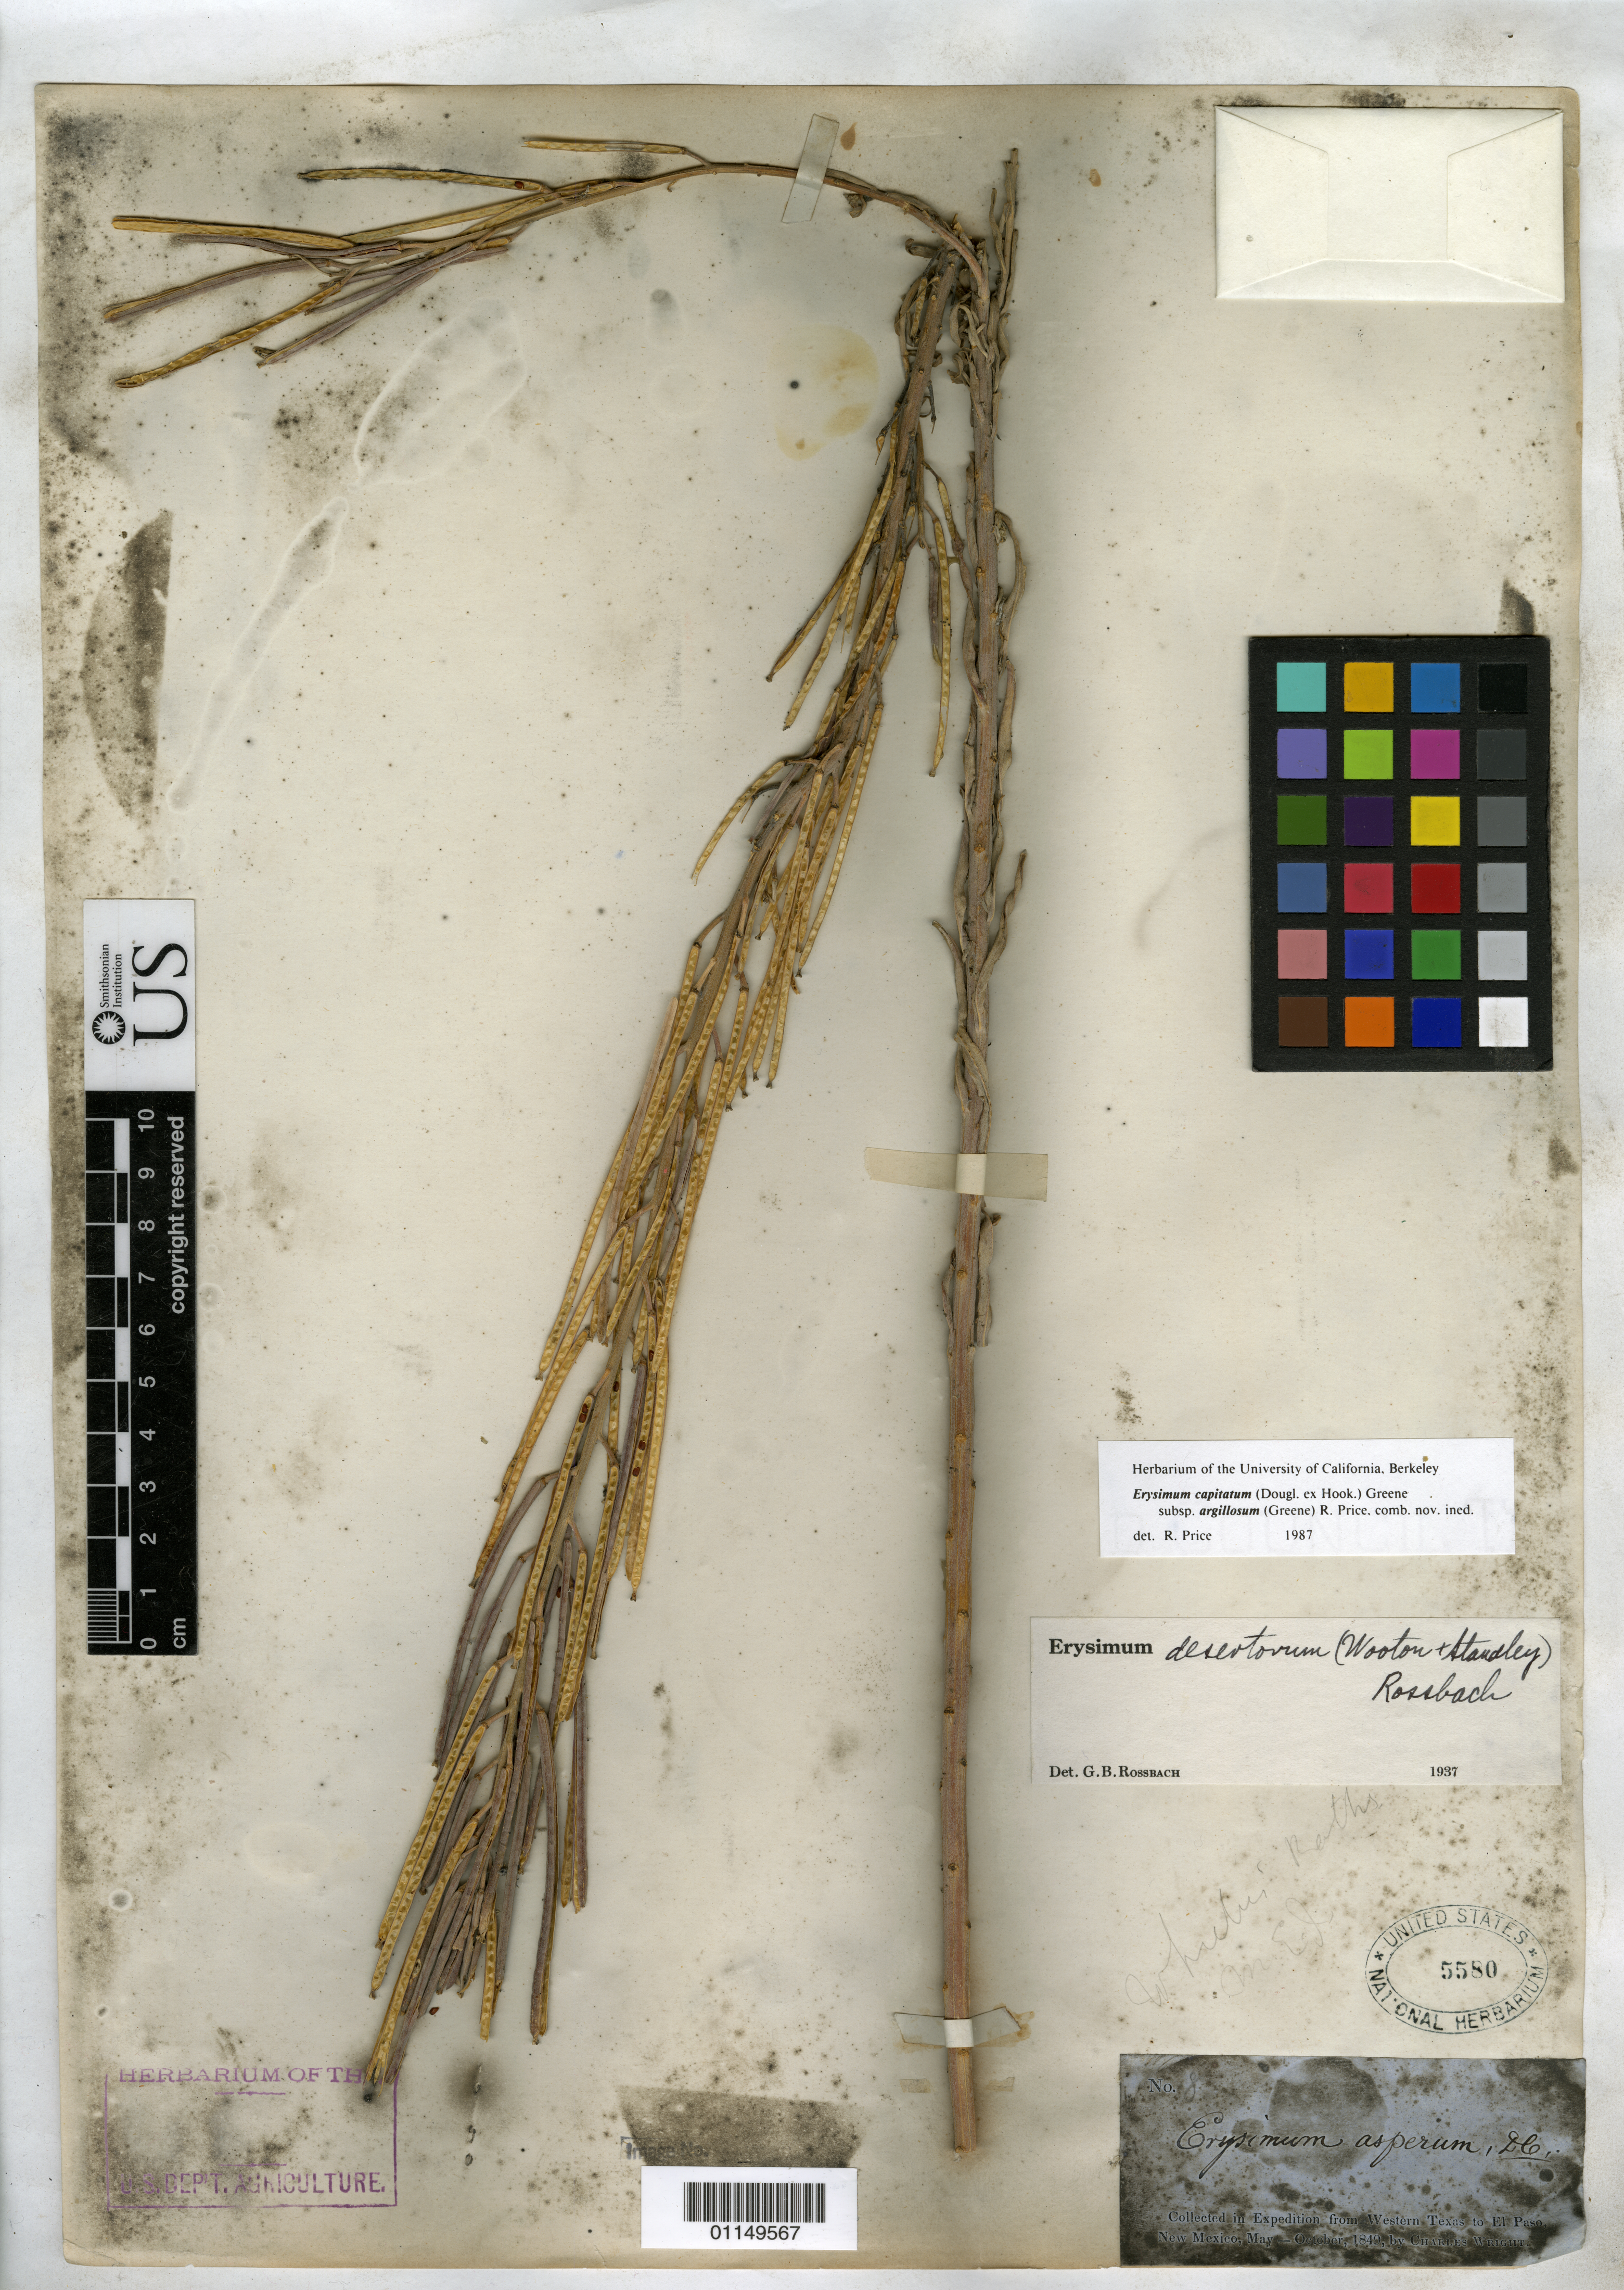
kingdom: Plantae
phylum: Tracheophyta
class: Magnoliopsida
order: Brassicales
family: Brassicaceae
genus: Erysimum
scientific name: Erysimum capitatum subsp. argillosum (Greene) R.A. Price comb. nov. ined.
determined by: Price, R.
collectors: C. Wright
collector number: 8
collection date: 1849-05/1849-10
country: United States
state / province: New Mexico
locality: Western Texas to El Paso, N. Mexico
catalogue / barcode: US 5580